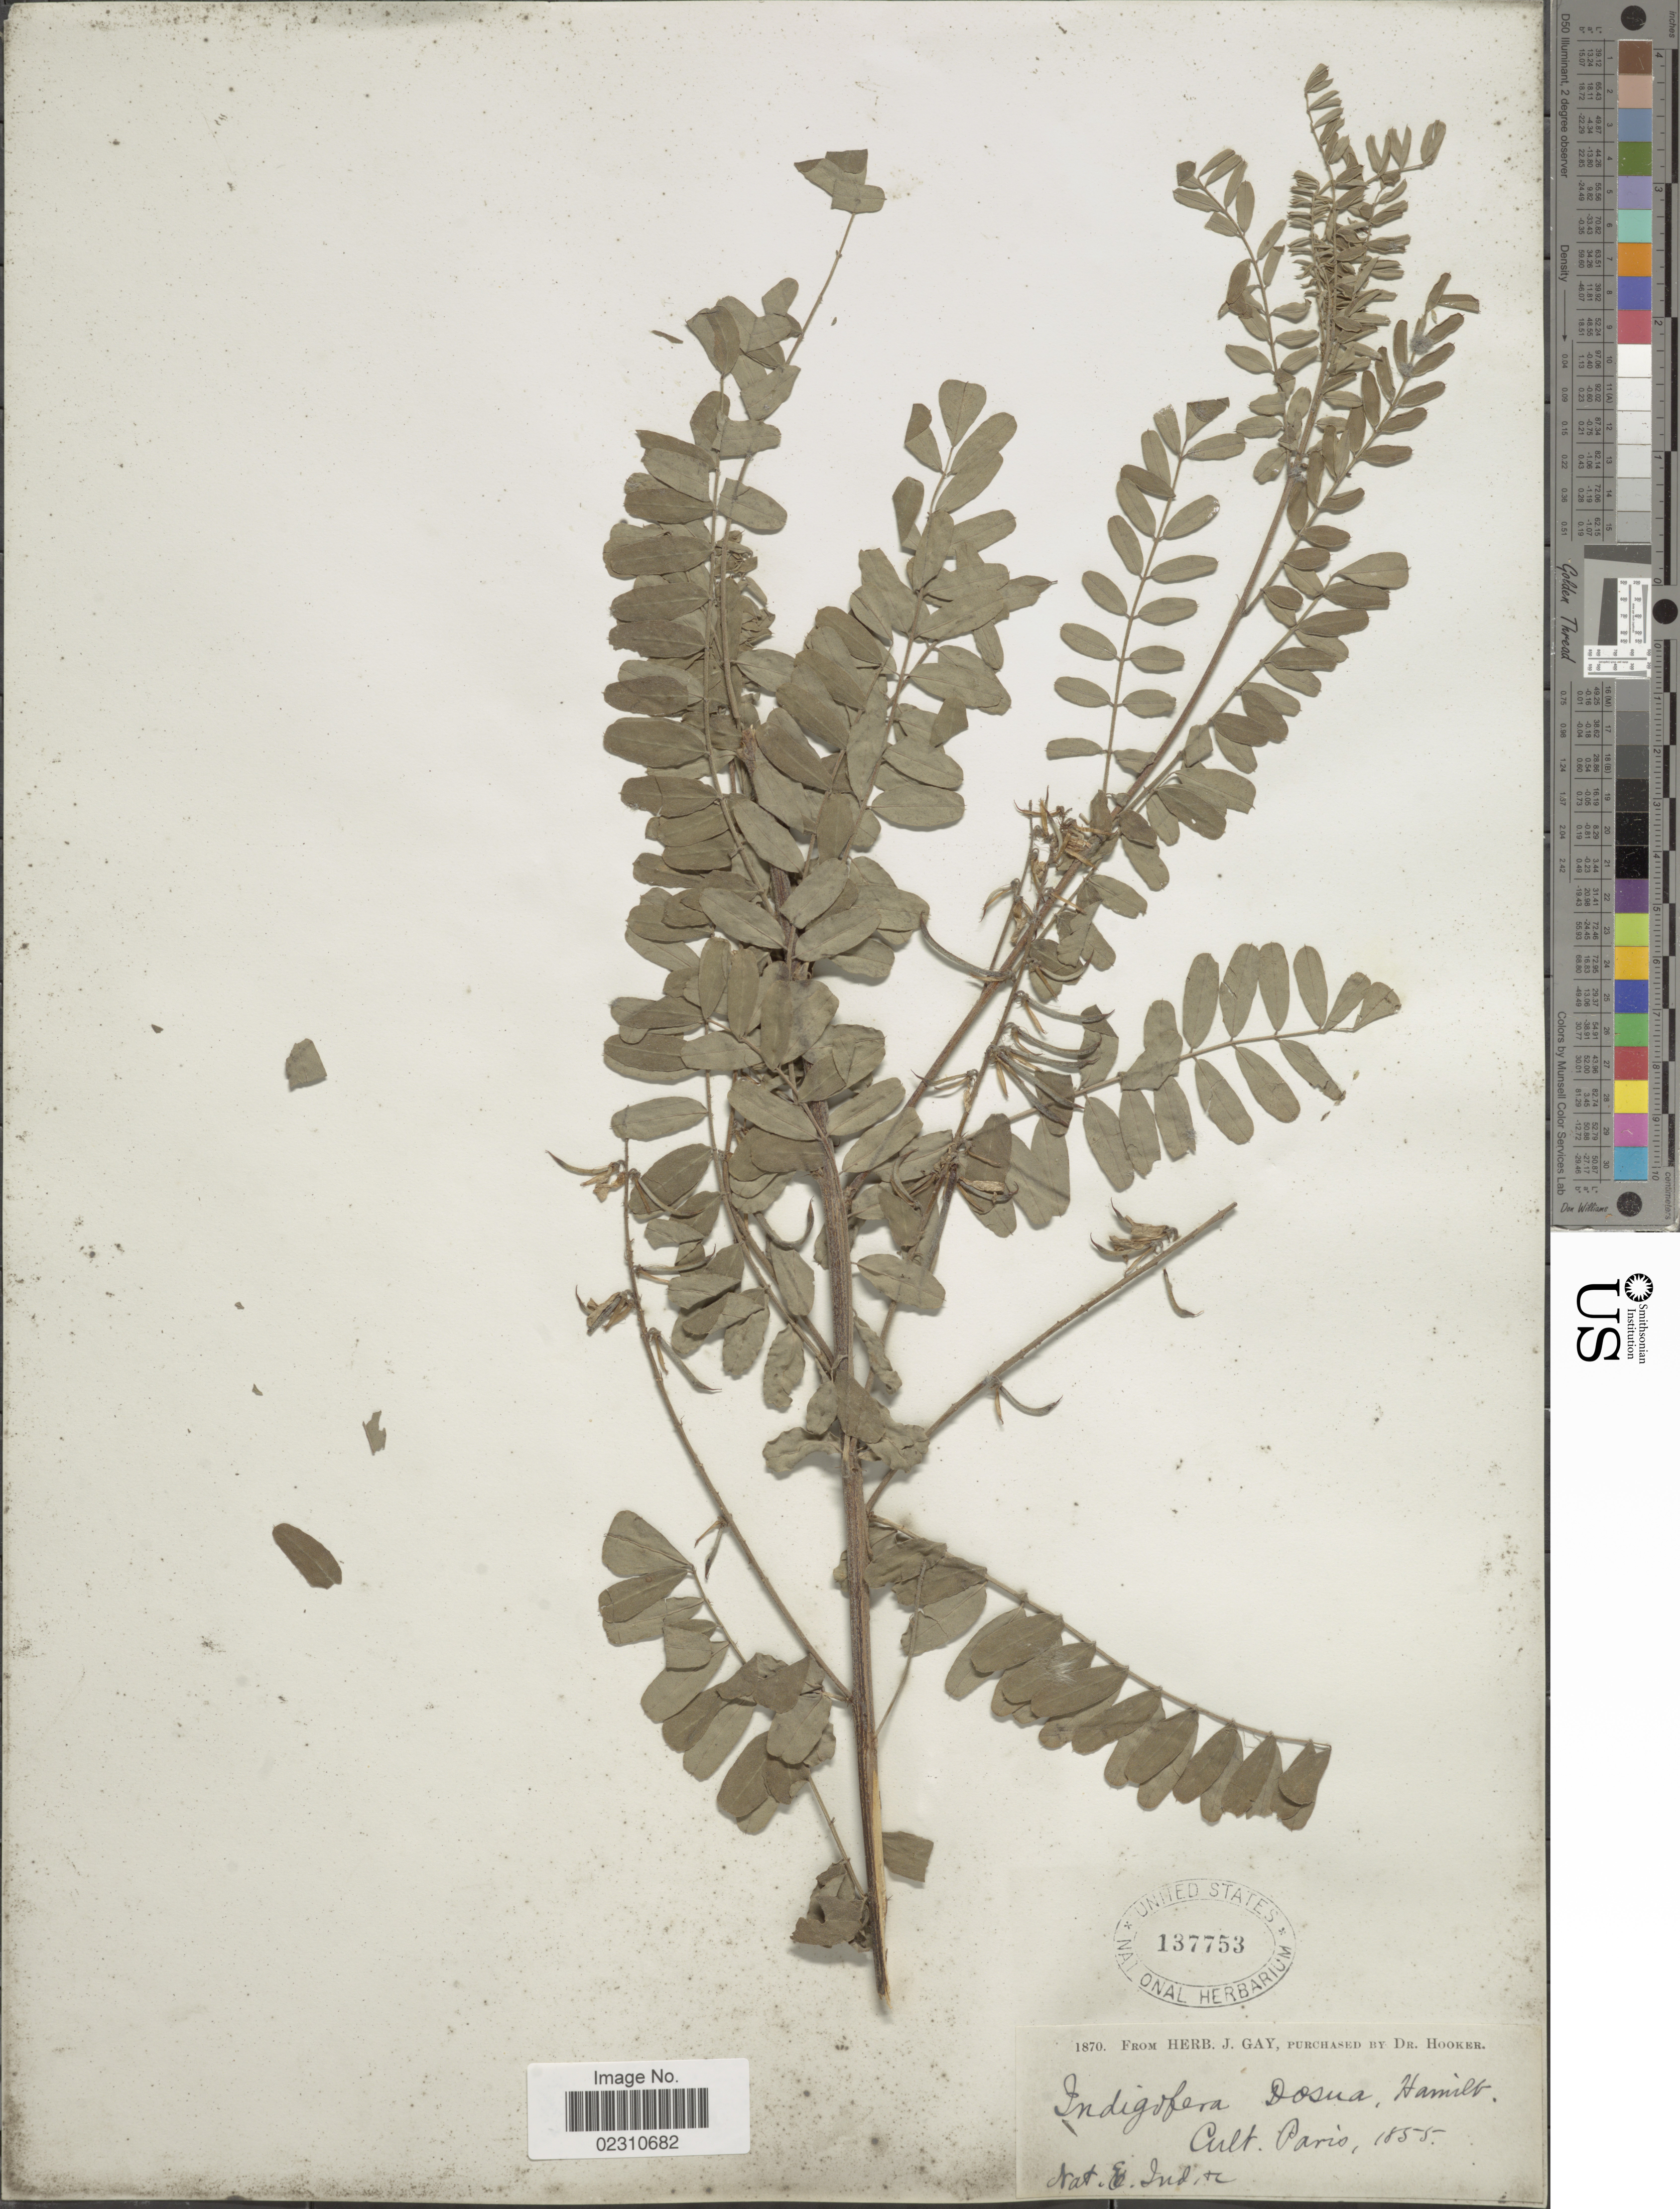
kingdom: Plantae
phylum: Tracheophyta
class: Magnoliopsida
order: Fabales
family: Fabaceae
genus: Indigofera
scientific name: Indigofera dosua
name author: Buch.-Ham. ex D. Don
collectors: ex herb. J. Gay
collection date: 1855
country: France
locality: Cult. Paris.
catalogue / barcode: US 137753